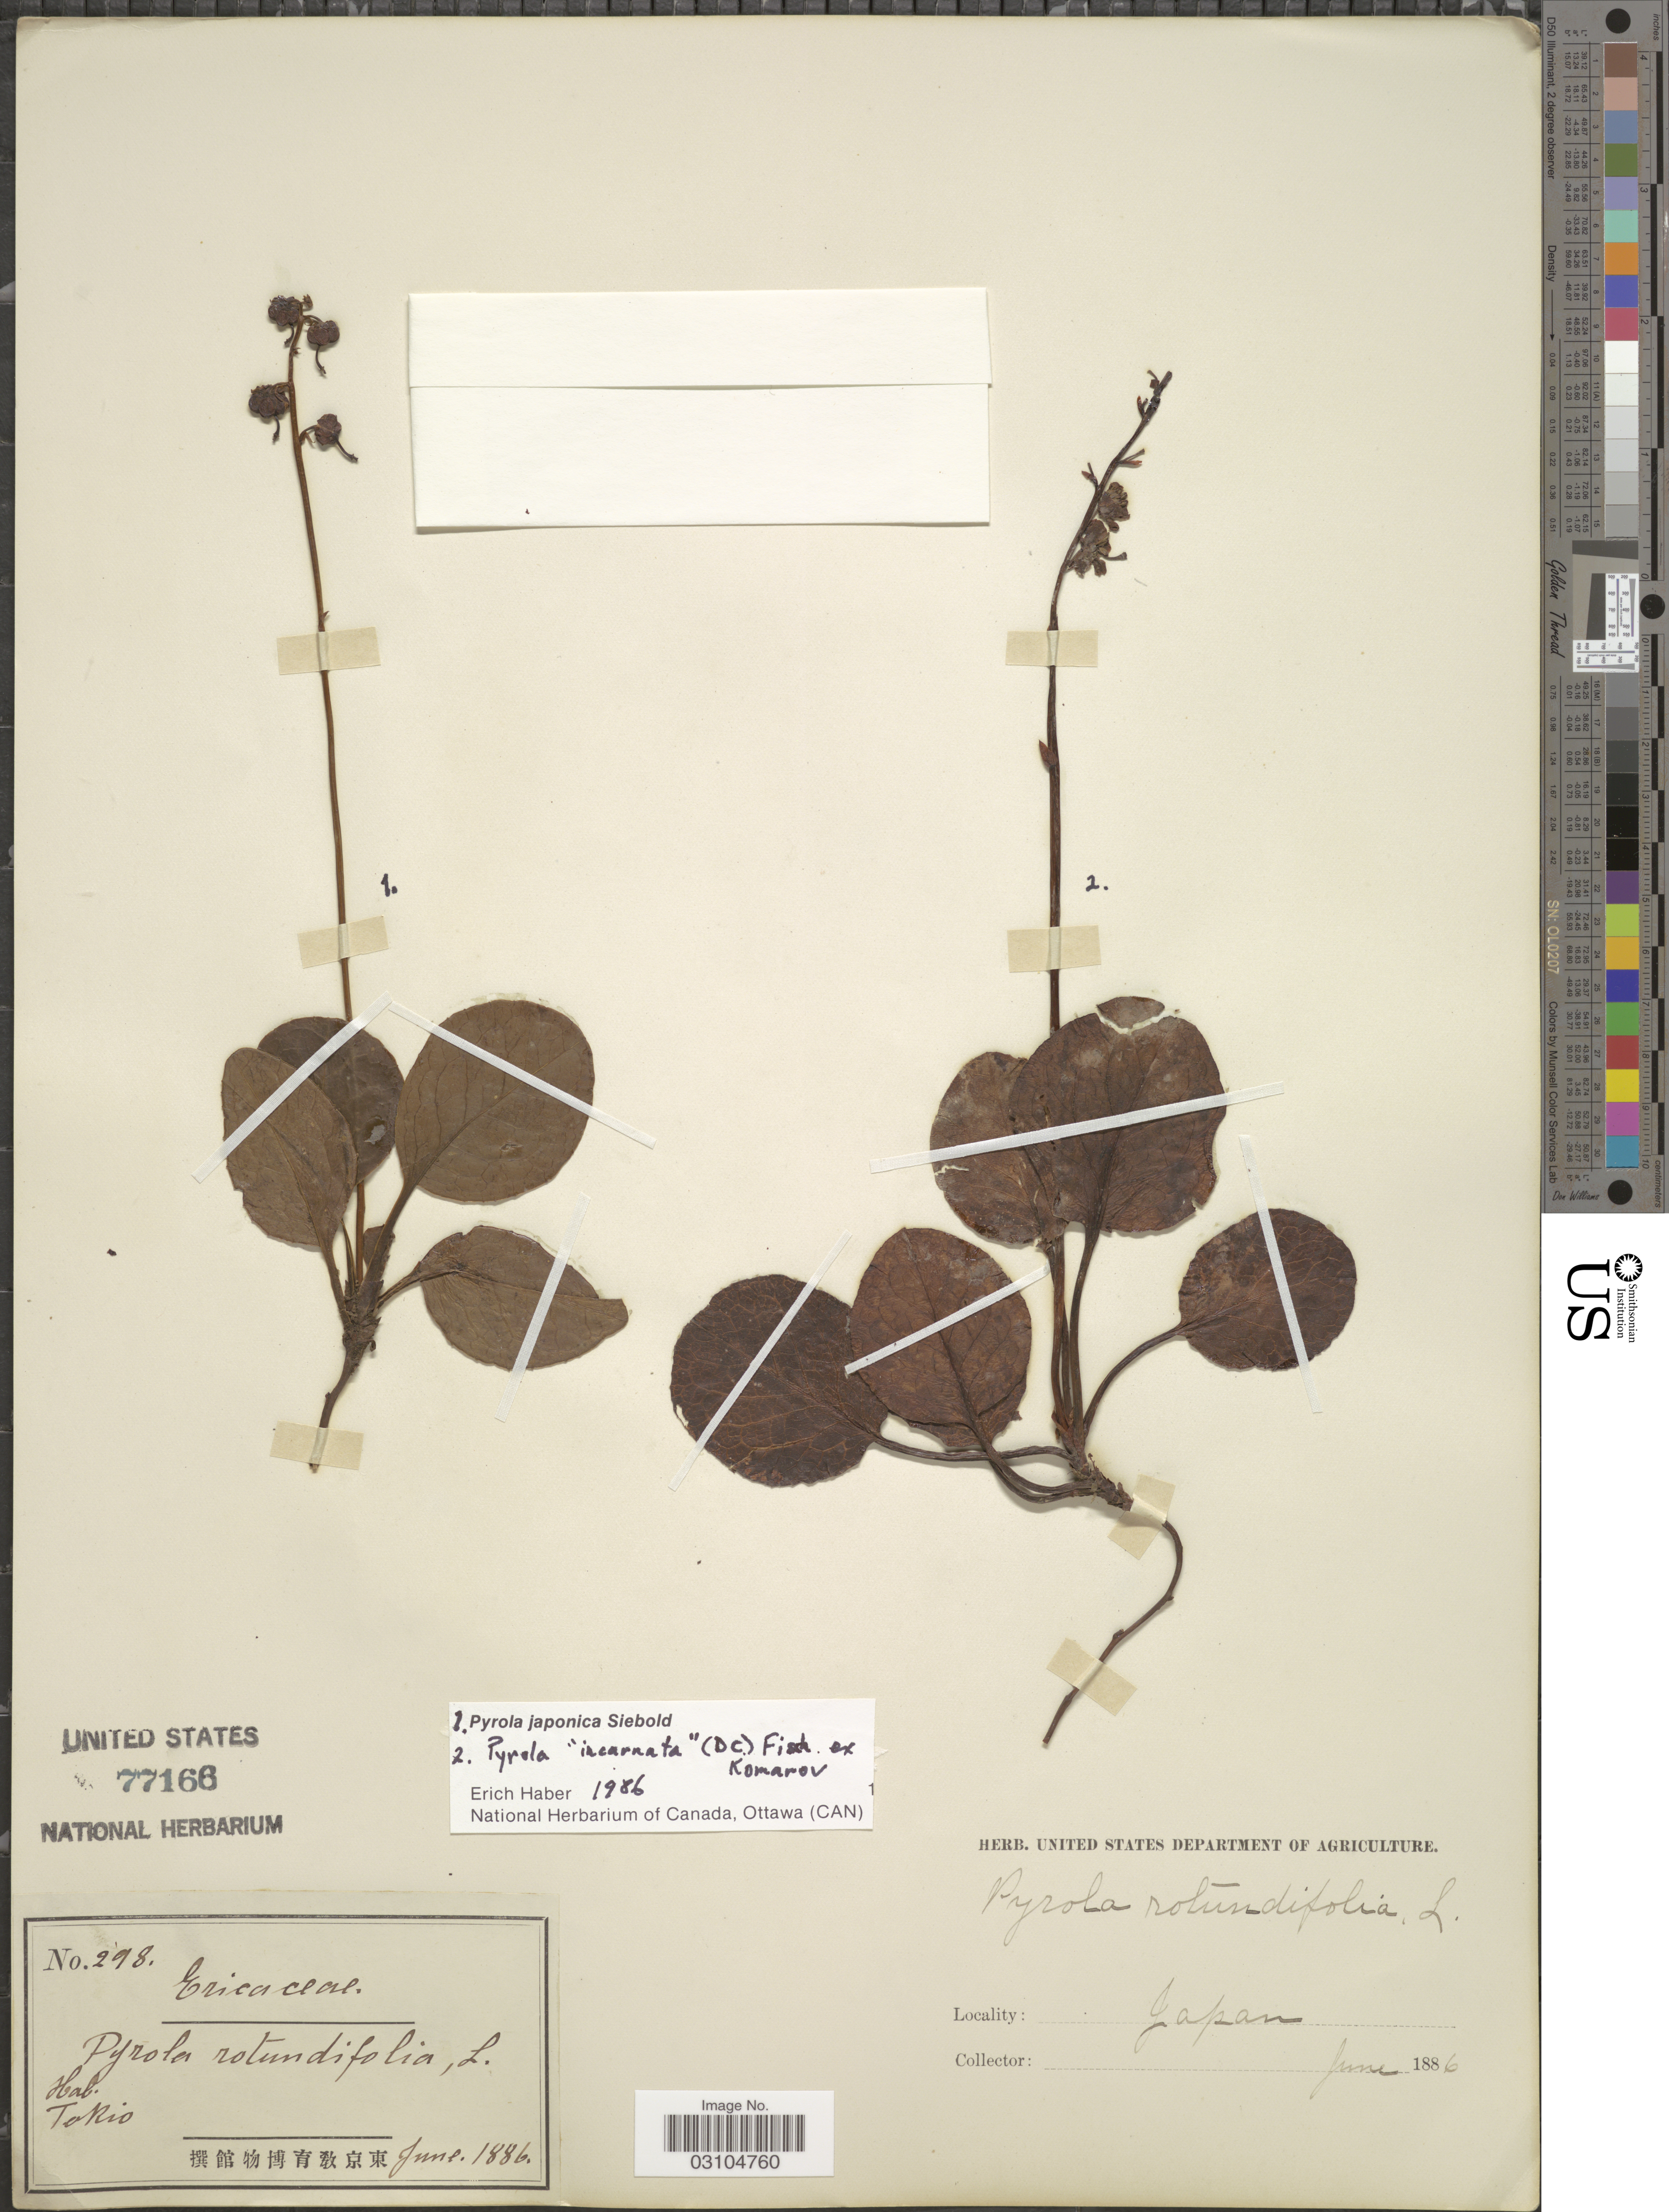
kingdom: Plantae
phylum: Tracheophyta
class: Magnoliopsida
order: Ericales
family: Ericaceae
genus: Pyrola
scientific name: Pyrola japonica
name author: Klenze ex Alef.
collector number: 298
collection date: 1886-06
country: Japan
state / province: Tokyo, Federal City of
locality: Tokio.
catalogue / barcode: US 77168